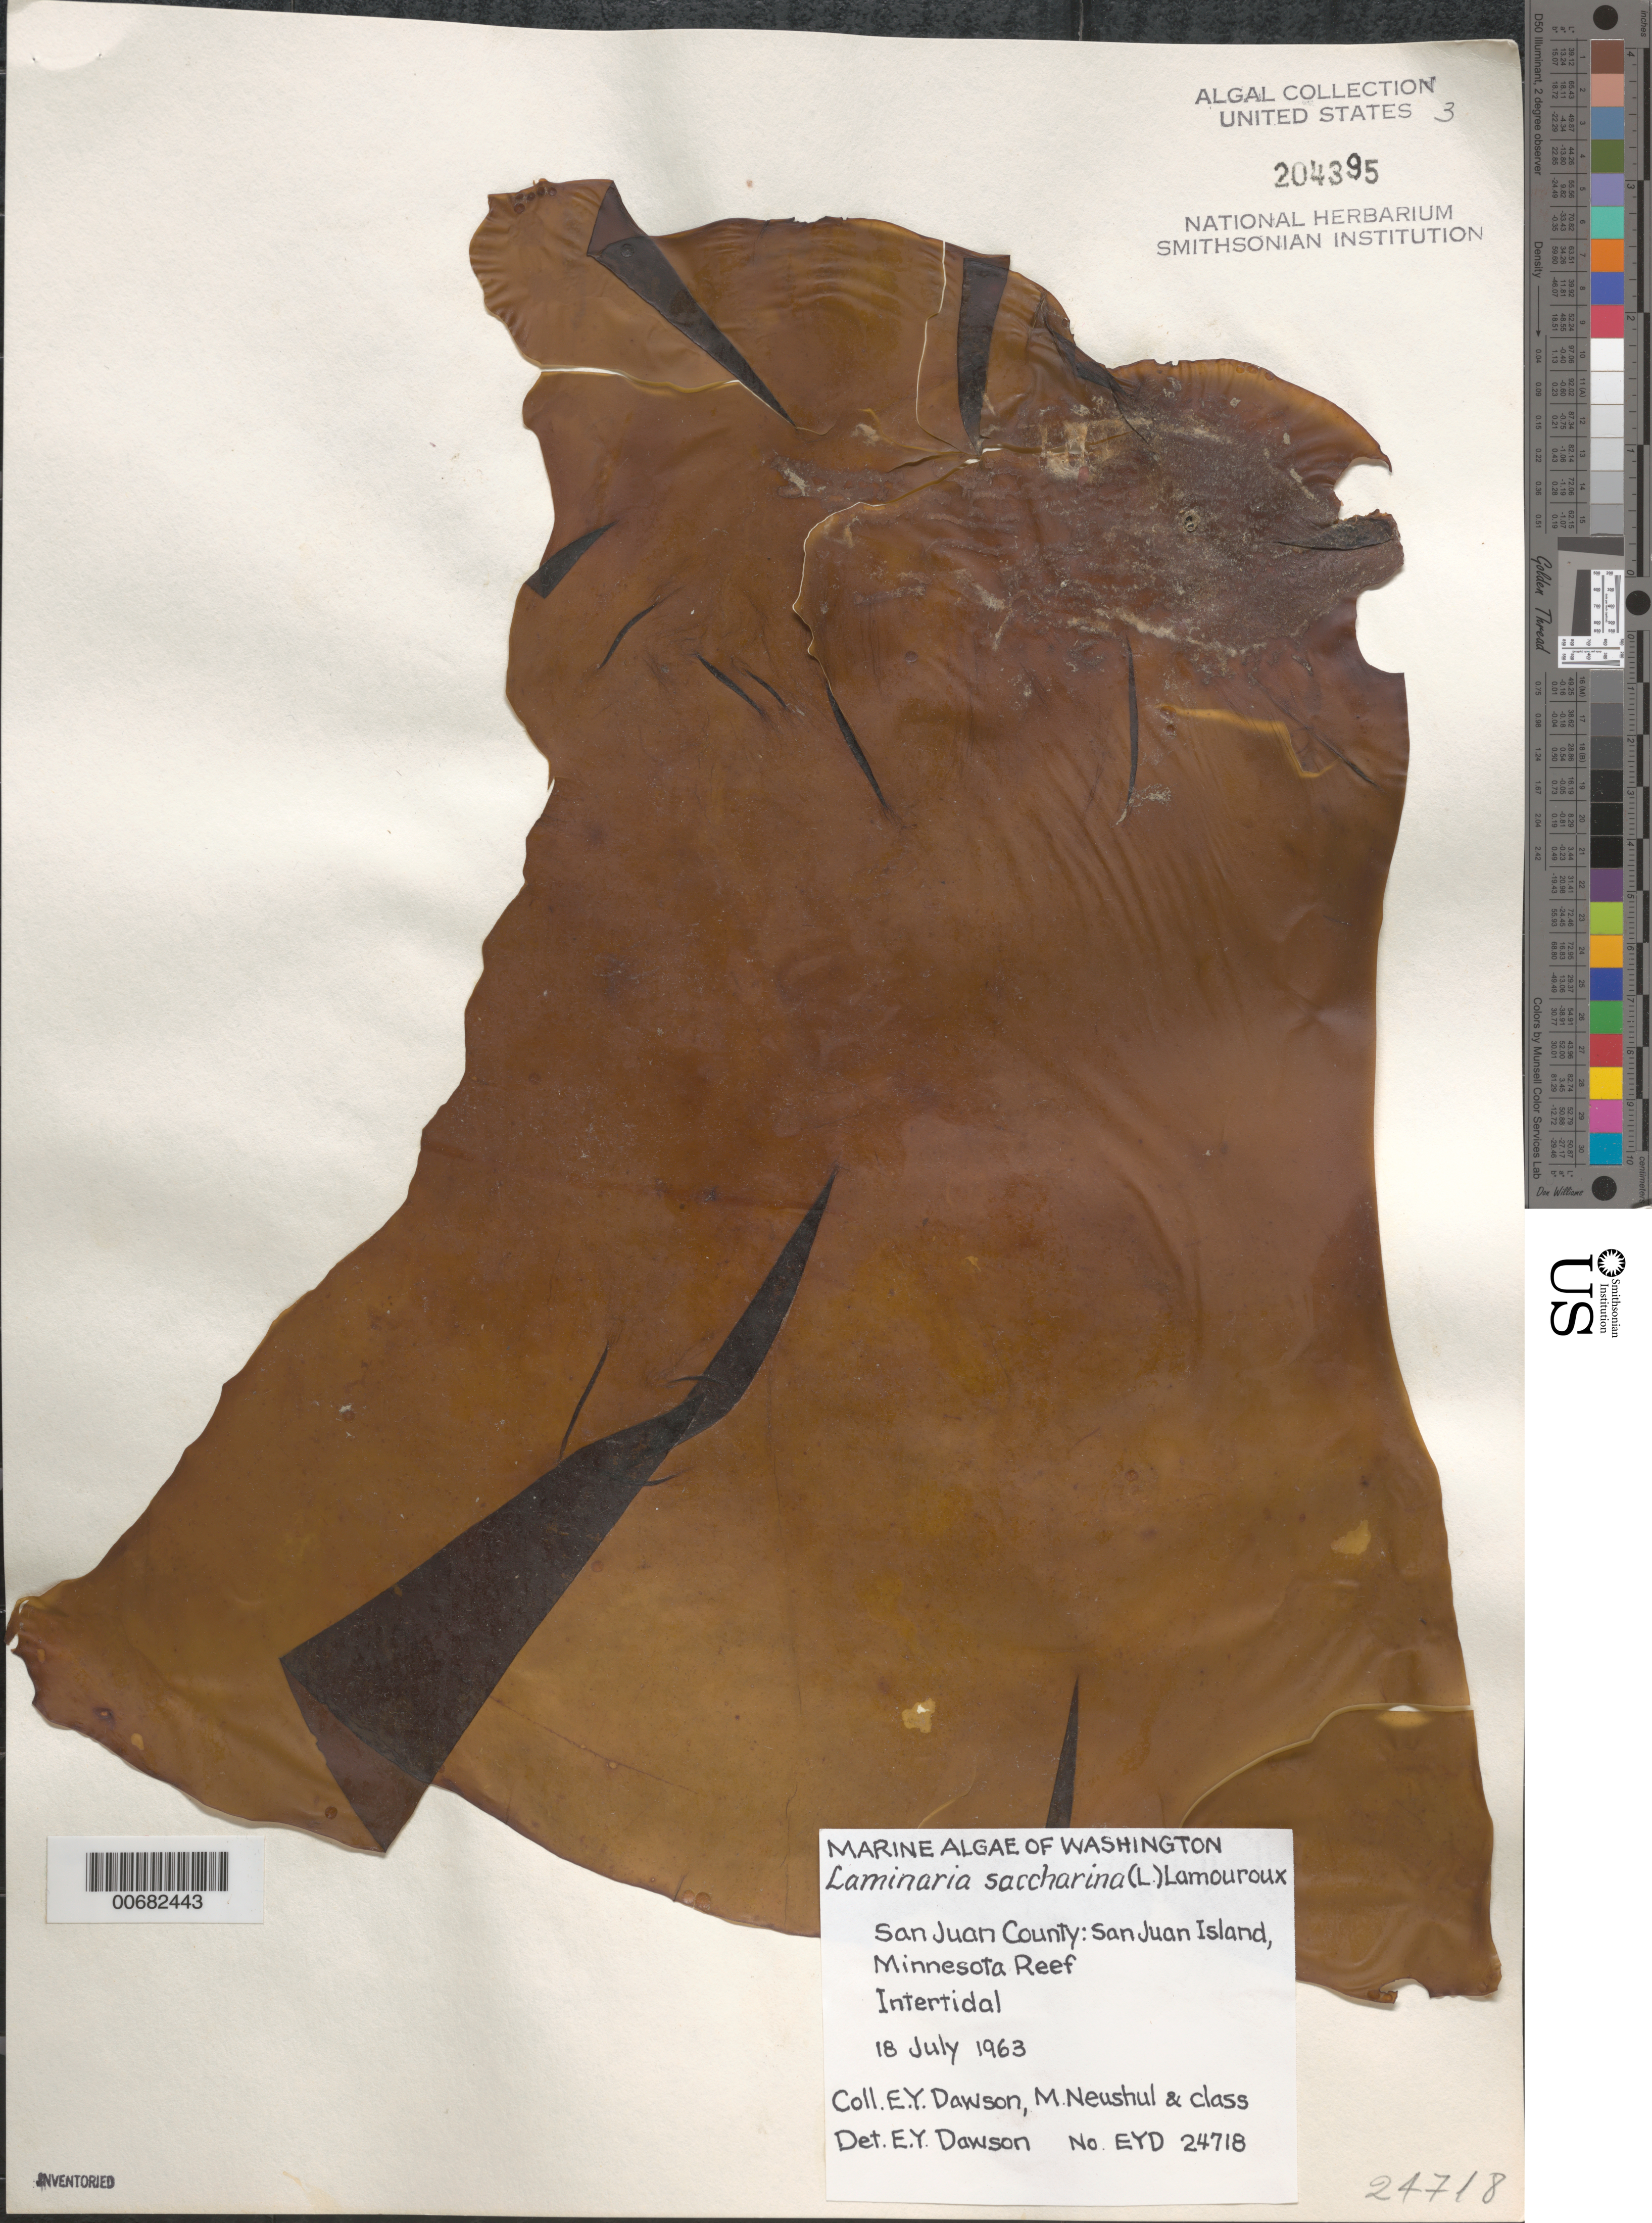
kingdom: Chromista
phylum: Ochrophyta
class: Phaeophyceae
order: Laminariales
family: Laminariaceae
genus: Saccharina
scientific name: Saccharina latissima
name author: C.E. Lane et al.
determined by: Algae name updating Project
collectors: E. Y. Dawson, M. Neushul & Algae Class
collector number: EYD 24718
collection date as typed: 18 Jul 1963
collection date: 1963-07-18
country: United States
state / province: Washington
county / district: San Juan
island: San Juan Island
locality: Minnesota Reef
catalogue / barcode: US 204395